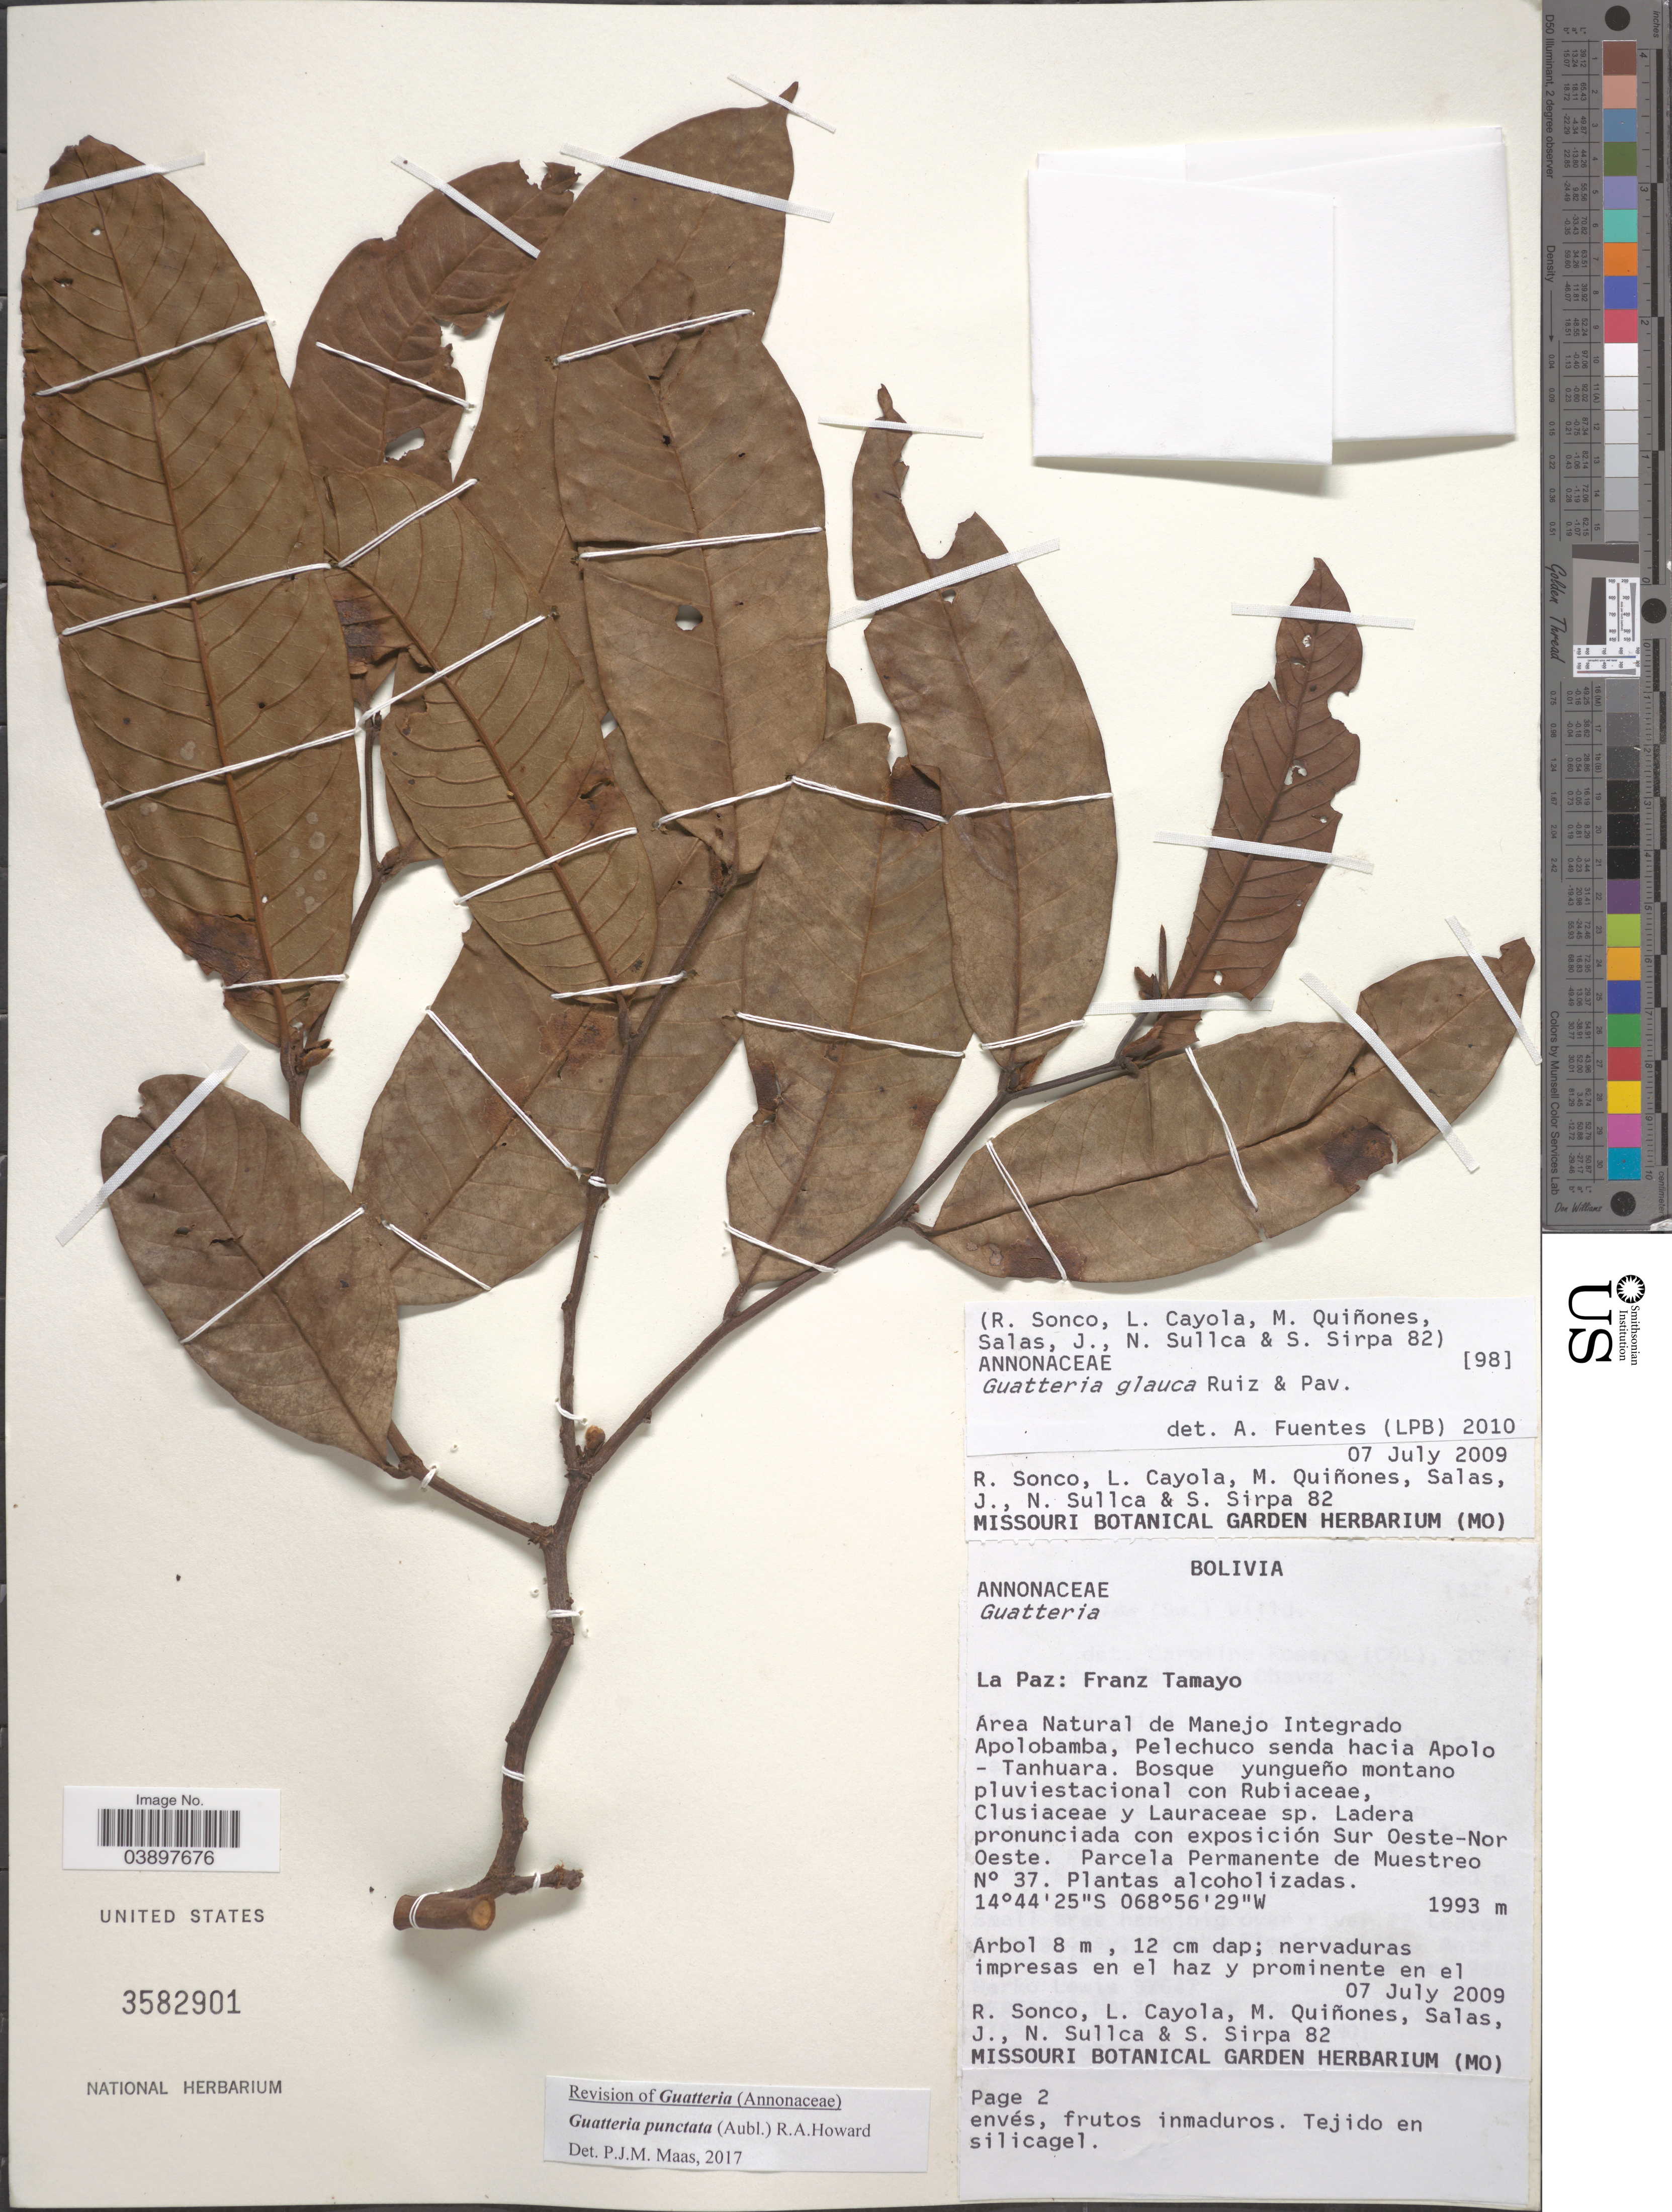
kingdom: Plantae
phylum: Tracheophyta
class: Magnoliopsida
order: Magnoliales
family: Annonaceae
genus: Guatteria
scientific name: Guatteria punctata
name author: (Aubl.) R.A. Howard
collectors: R. Sonco, L. Cayola, M. Quinones, J. Salas & et al.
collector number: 82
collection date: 2009-07-07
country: Bolivia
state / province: La Paz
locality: Franz Tamayo. Area natural de manejo Integrado Apolobamba, Pelechuco senda hacia Apolo- Tanhuara.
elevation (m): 1993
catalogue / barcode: US 3582901